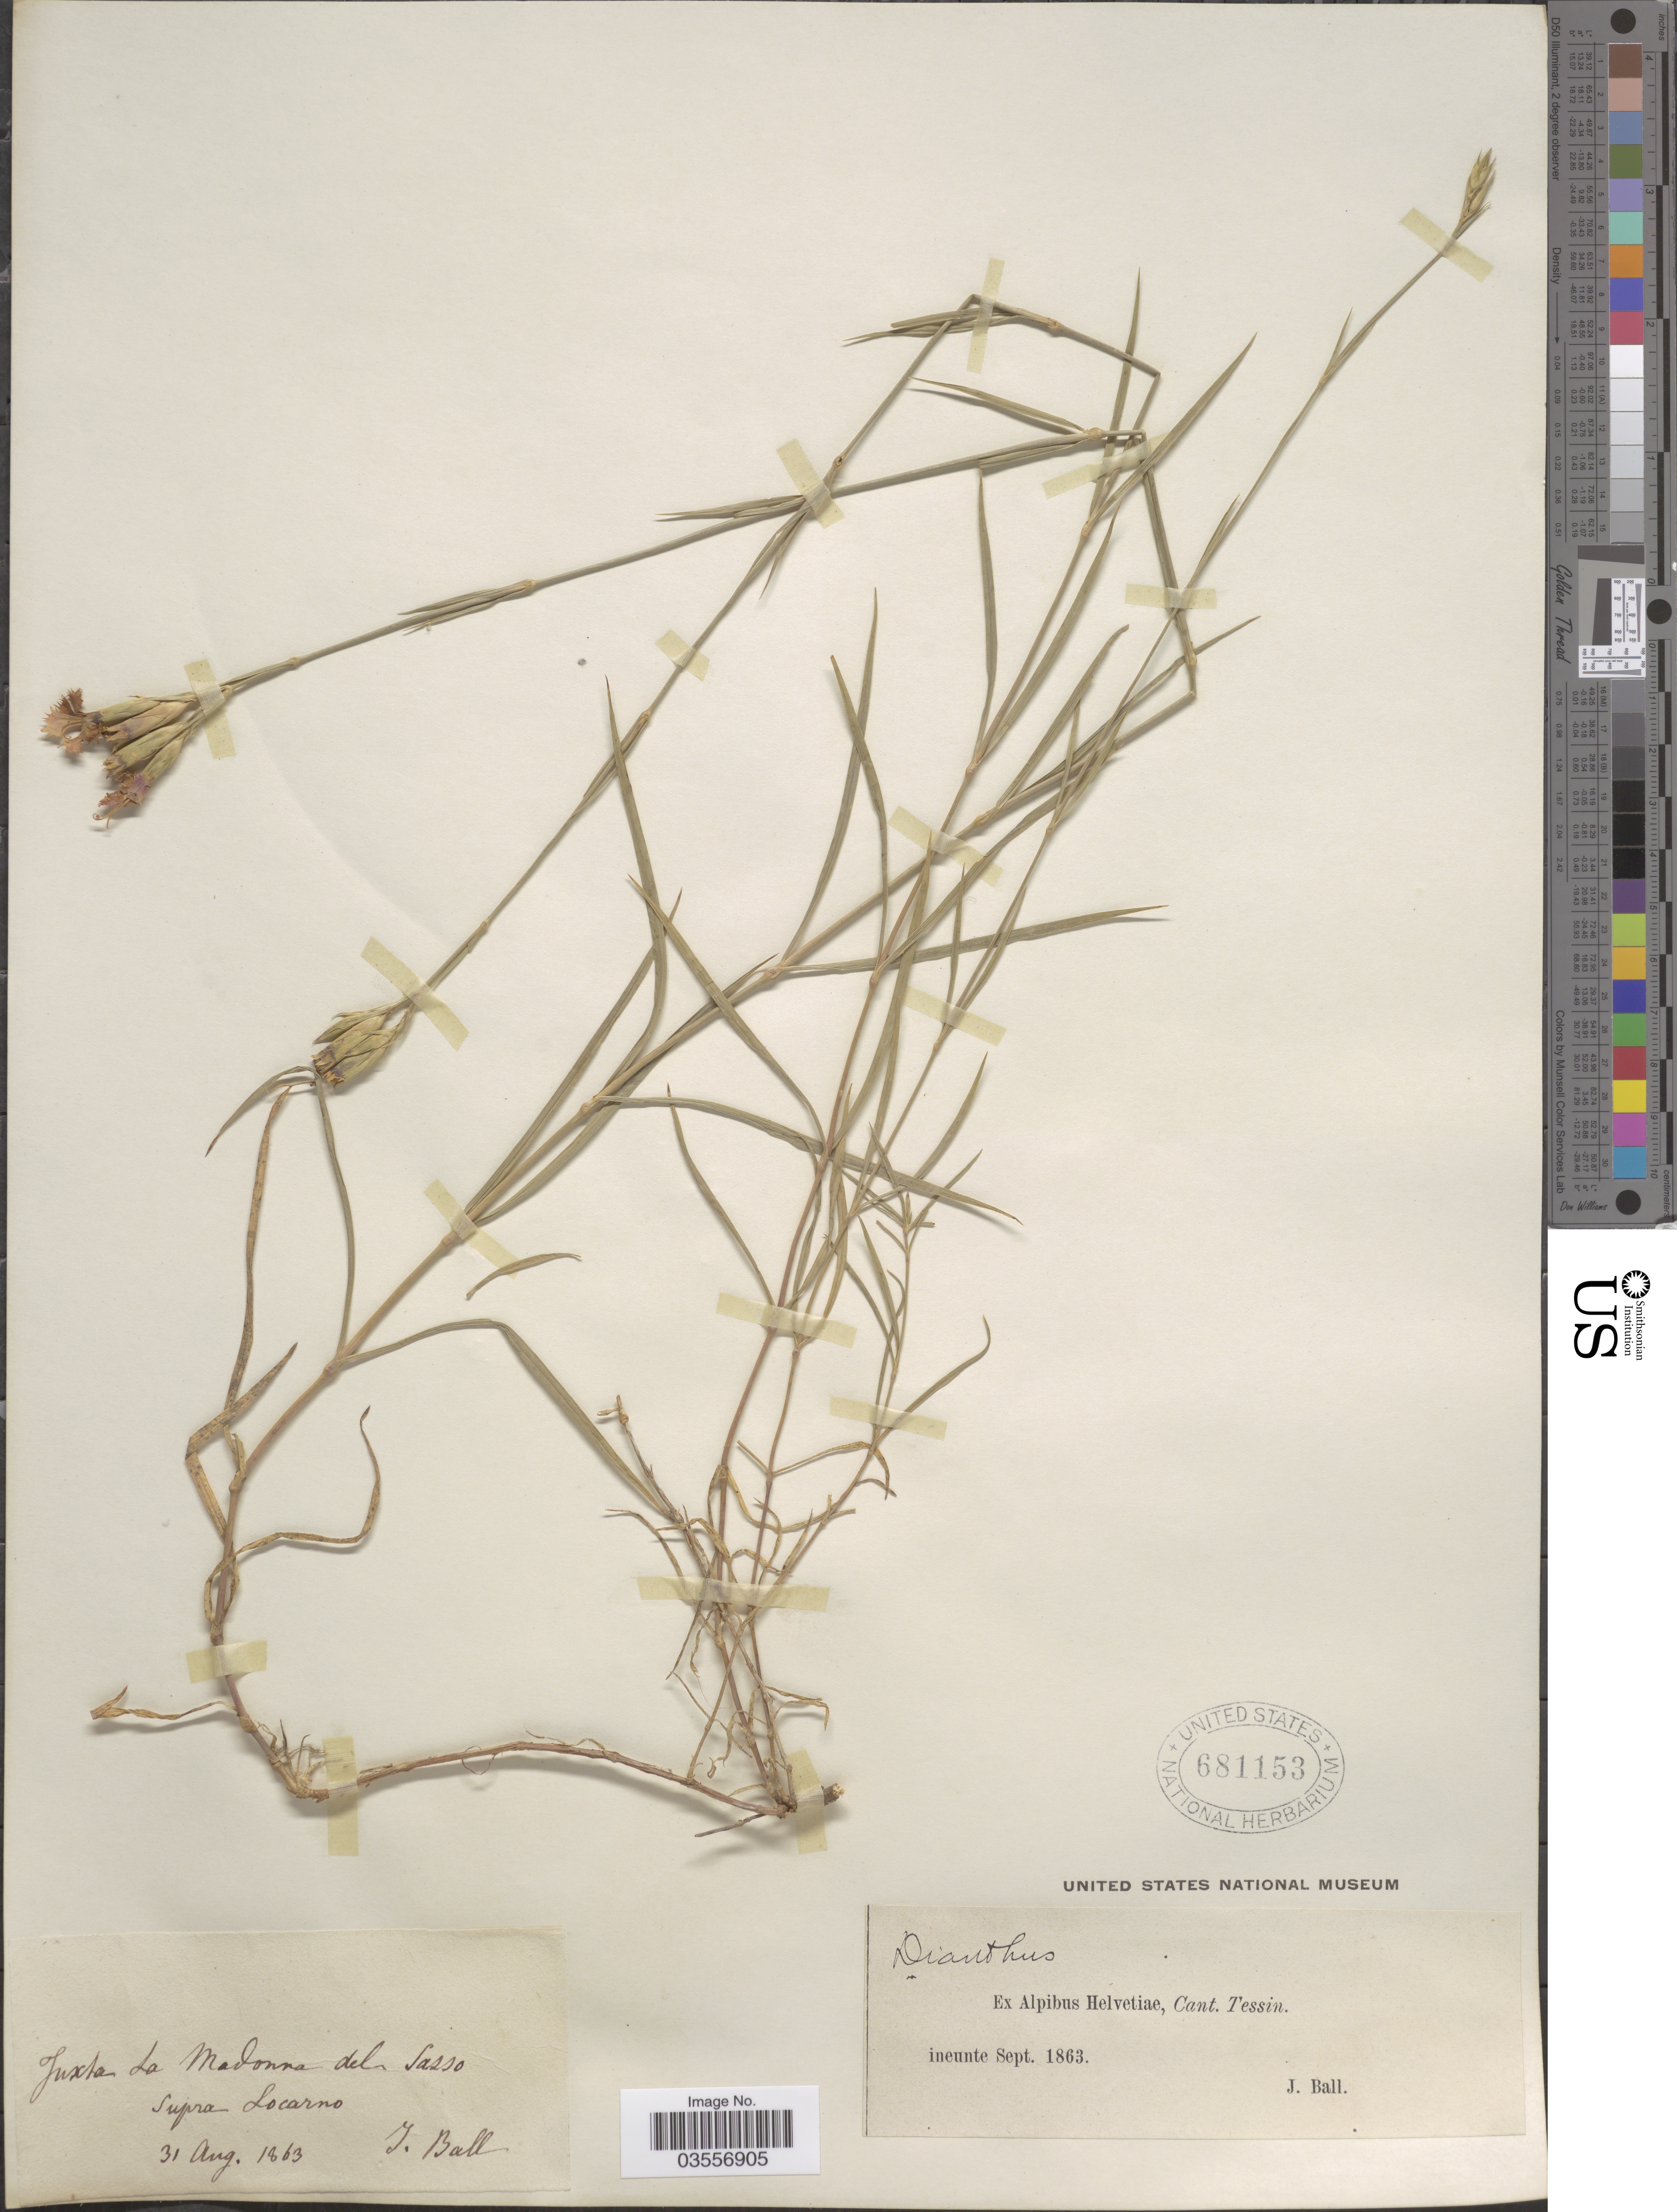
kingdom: Plantae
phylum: Tracheophyta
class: Magnoliopsida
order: Caryophyllales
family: Caryophyllaceae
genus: Dianthus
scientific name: Dianthus sp.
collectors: J. Ball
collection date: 1863-08-31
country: Switzerland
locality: Juxta La Madonna del Sasso supra Locarno. Ex Alpibus Helvetiae, Cant. Tessin.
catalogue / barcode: US 681153